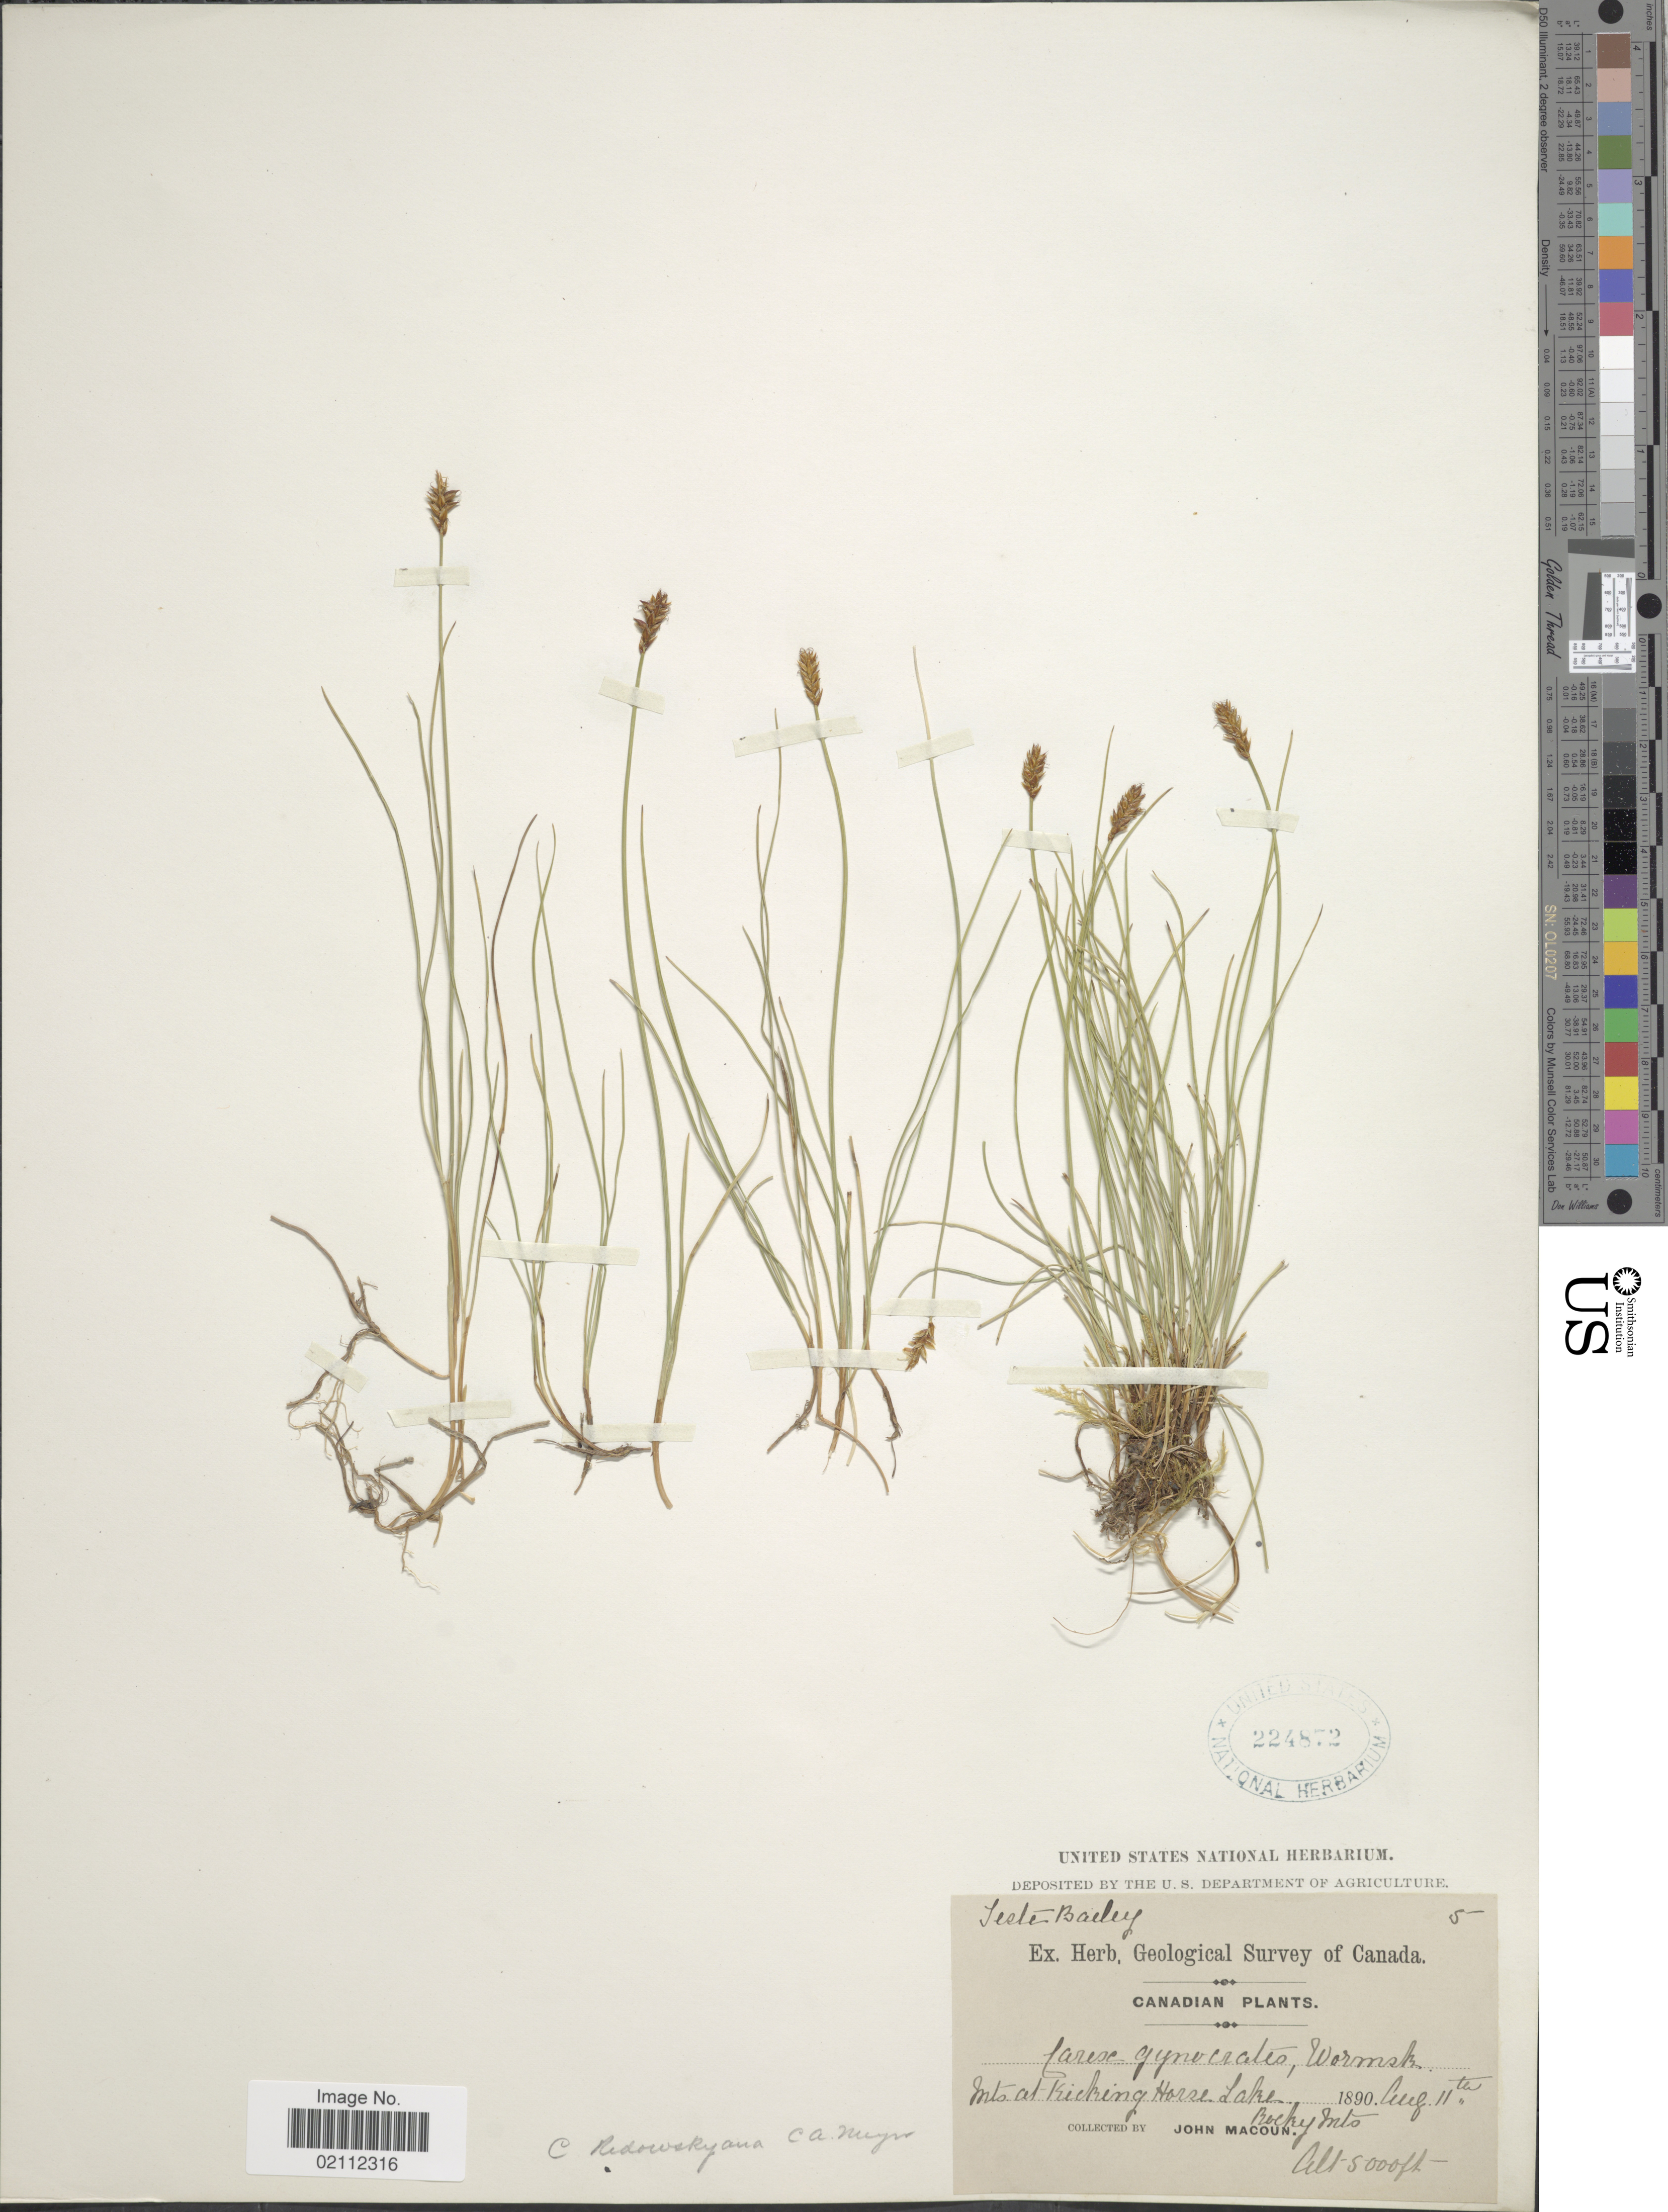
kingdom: Plantae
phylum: Tracheophyta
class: Liliopsida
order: Poales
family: Cyperaceae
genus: Carex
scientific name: Carex nardina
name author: (Hornem.) Fr.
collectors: J. Macoun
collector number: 5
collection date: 1890-08-11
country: Canada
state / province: British Columbia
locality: Mts at Kicking Horse Lake Rocky Mts.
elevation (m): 1524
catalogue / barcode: US 224872